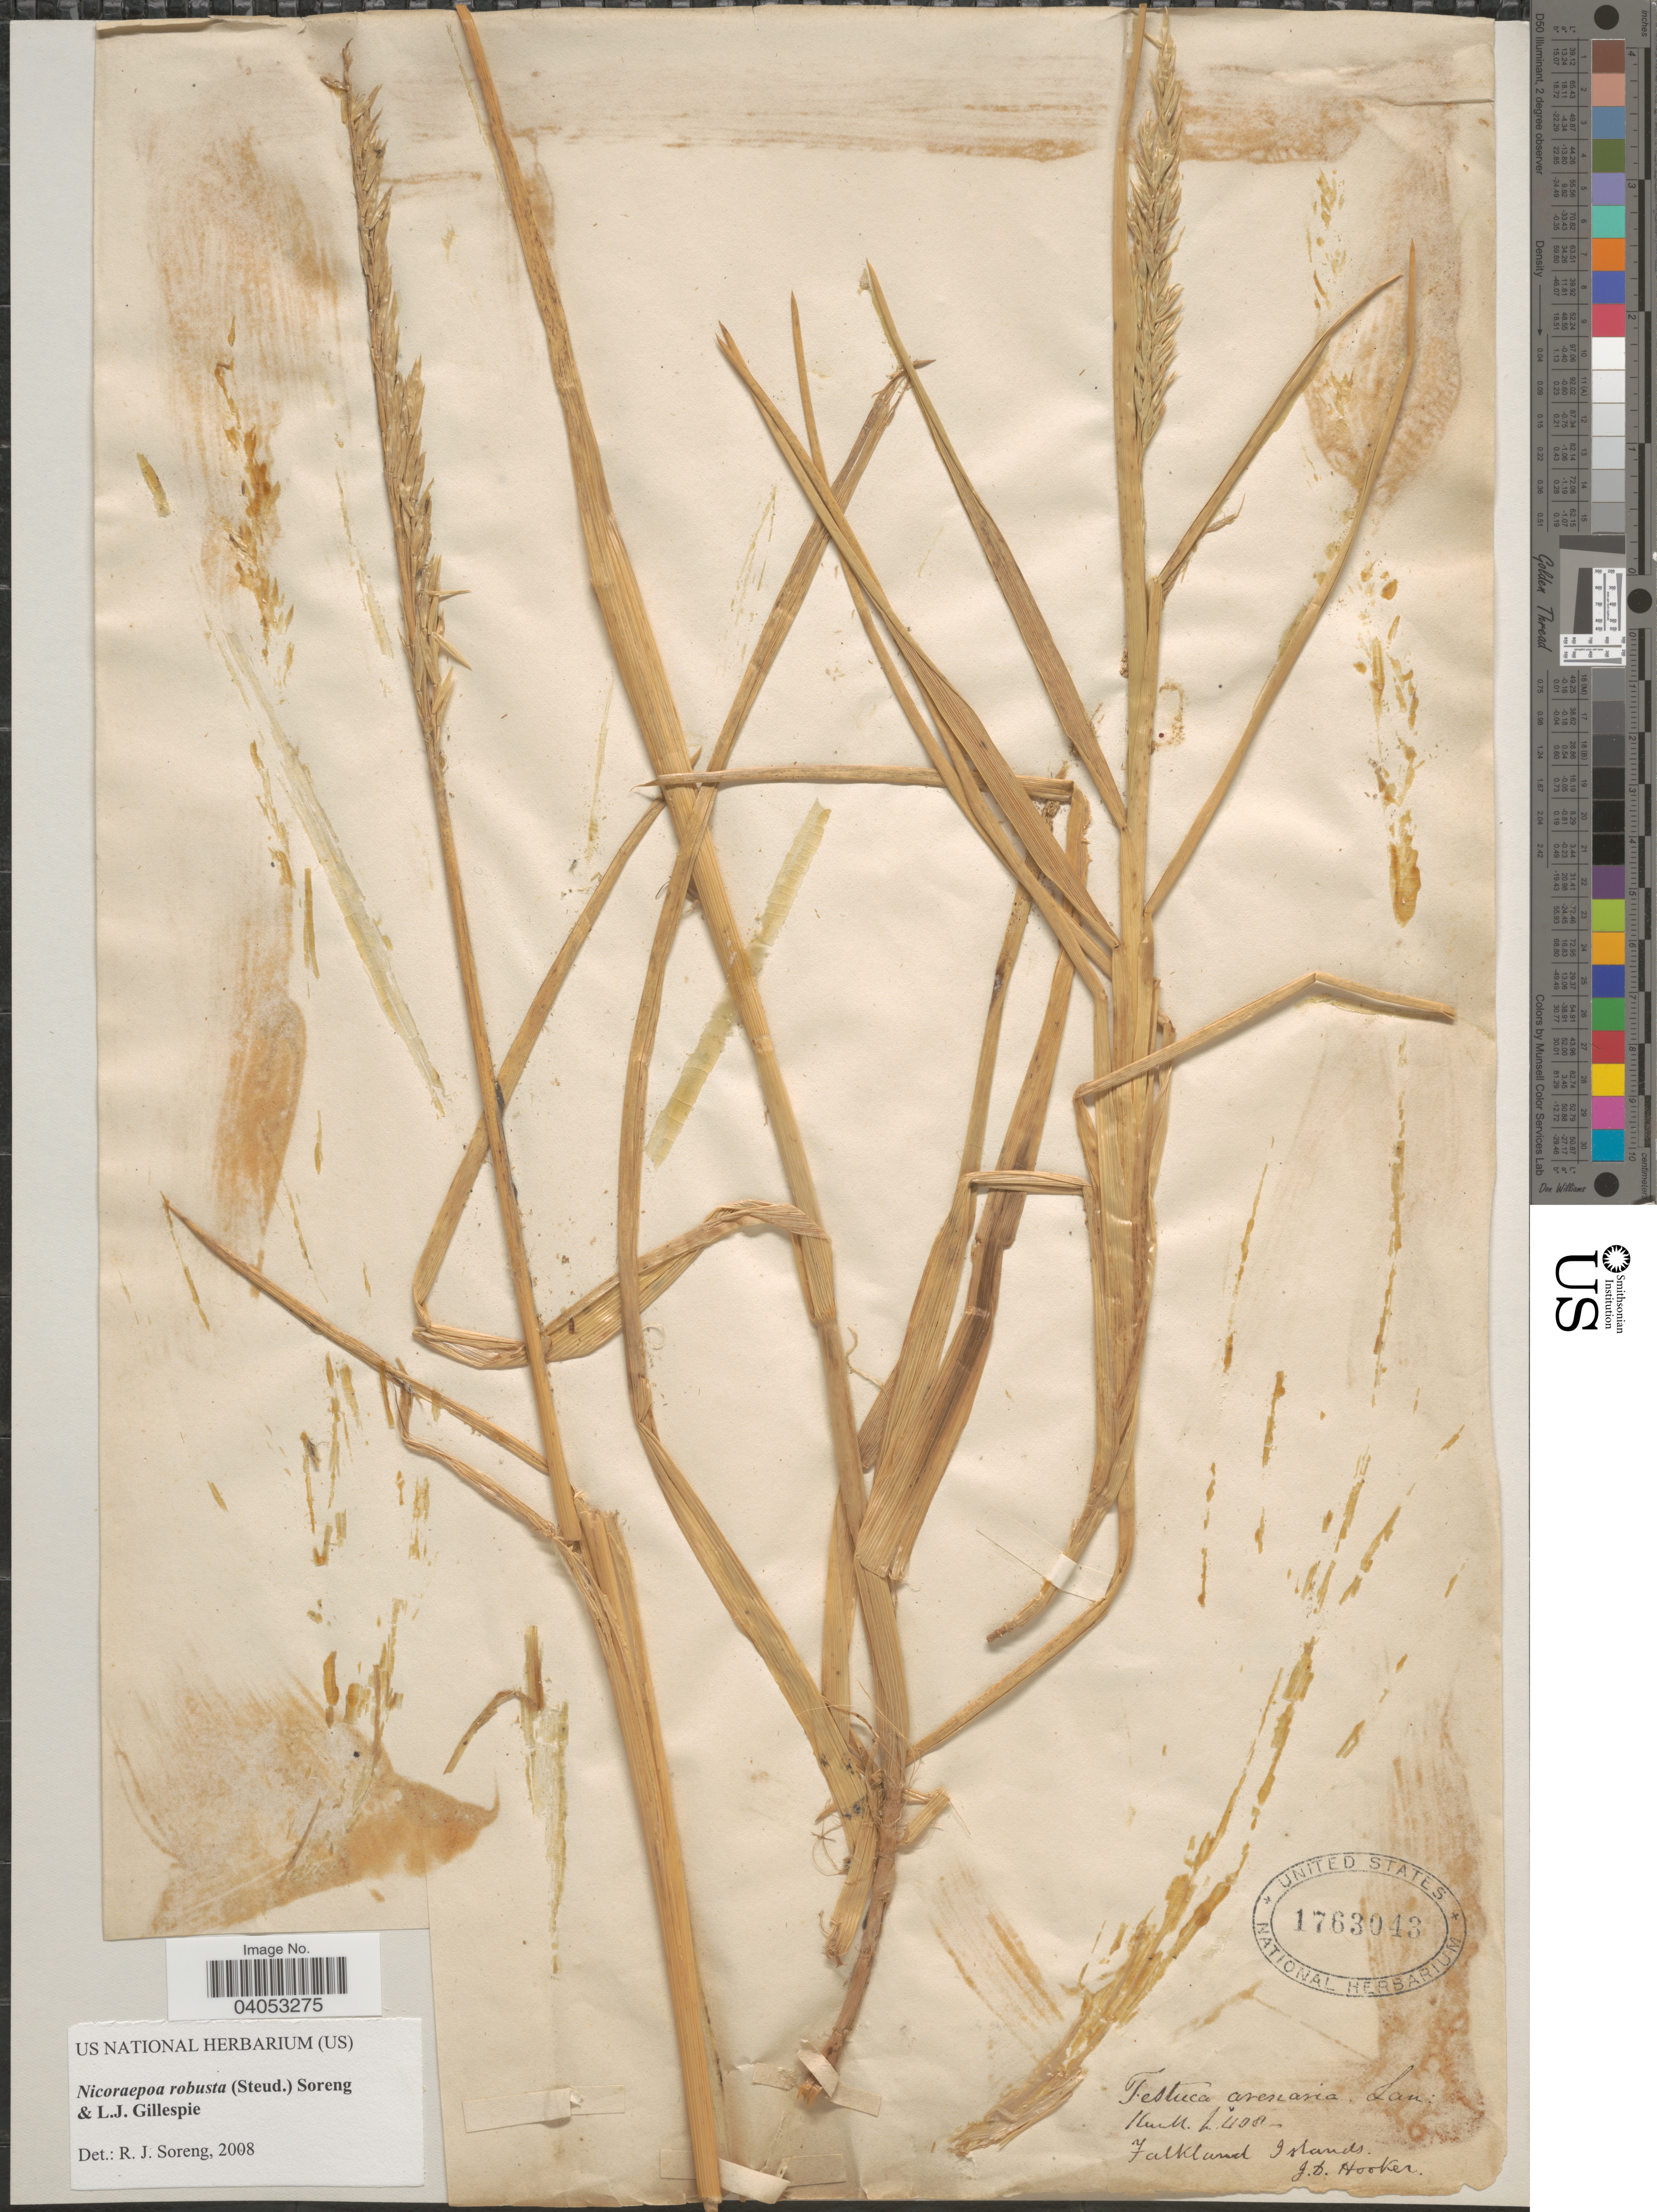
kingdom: Plantae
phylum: Tracheophyta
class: Liliopsida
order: Poales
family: Poaceae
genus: Nicoraepoa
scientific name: Nicoraepoa robusta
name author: (Steud.) Soreng & L.J. Gillespie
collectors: J. D. Hooker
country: Falkland Islands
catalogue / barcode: US 1763043